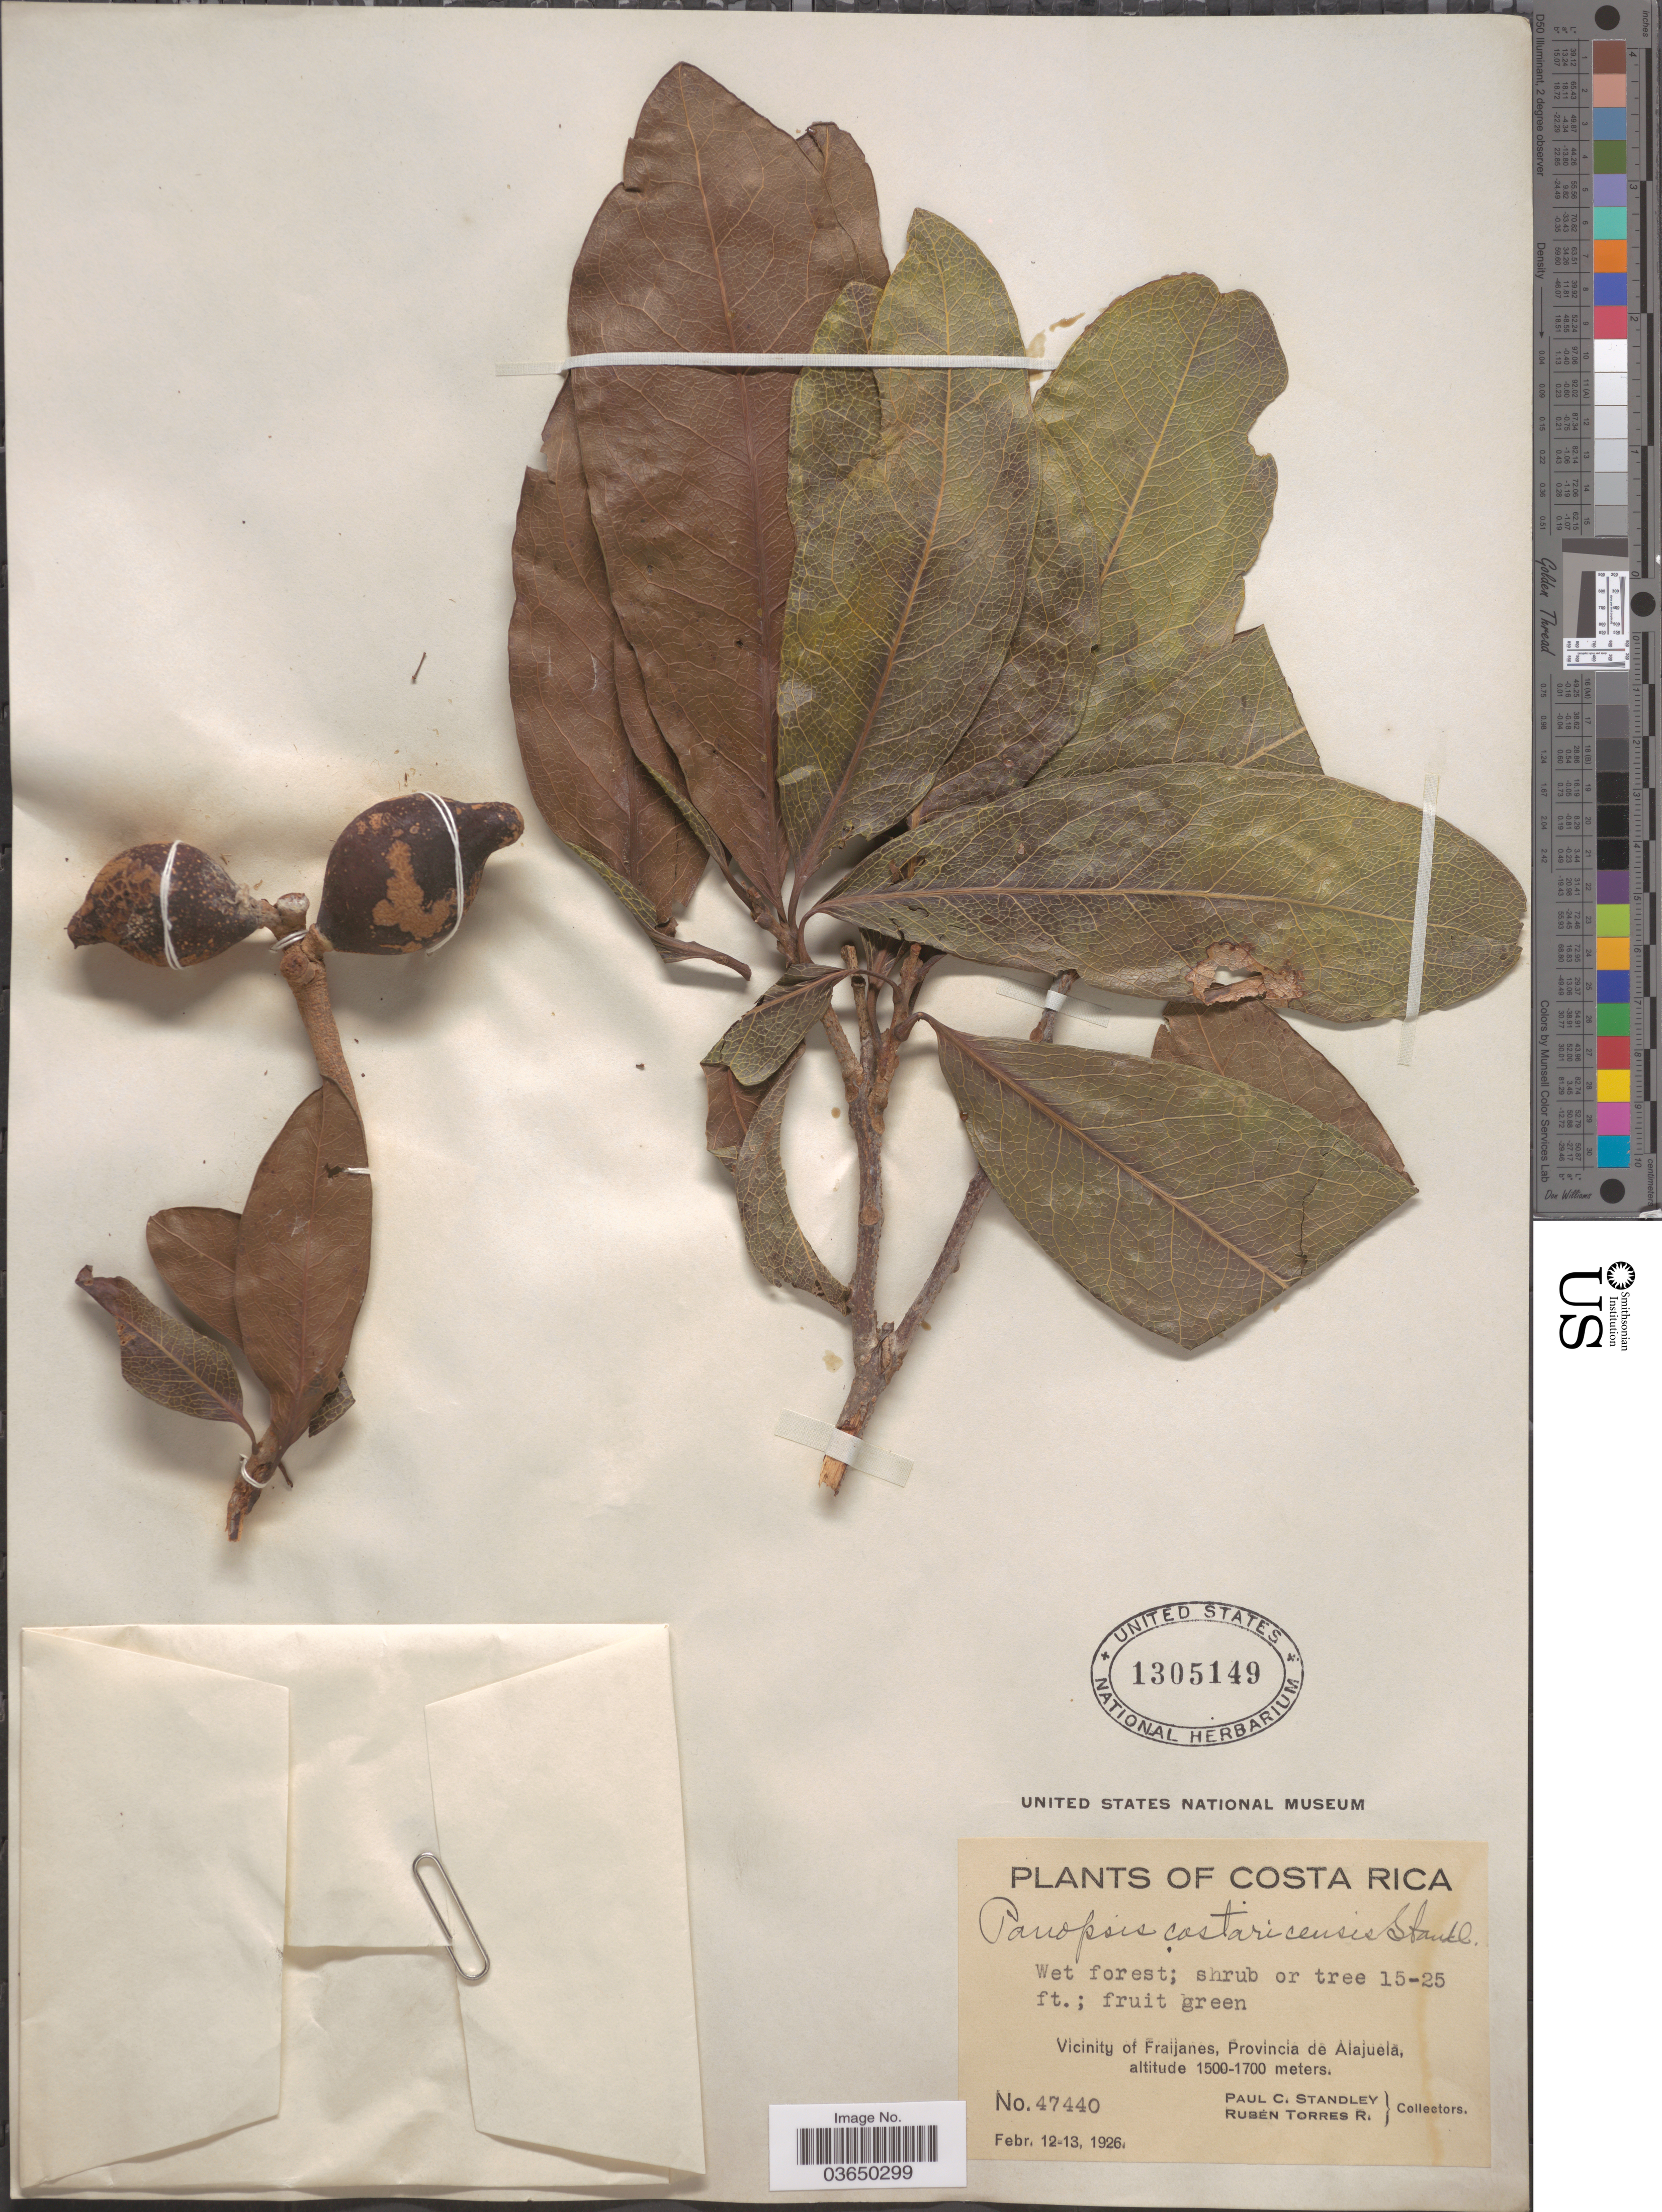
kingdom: Plantae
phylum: Tracheophyta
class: Magnoliopsida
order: Proteales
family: Proteaceae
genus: Panopsis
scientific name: Panopsis suaveolens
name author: (Klotzsch & H. Karst.) Pittier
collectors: P. C. Standley & R. Torres Rojas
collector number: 47440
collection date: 1926-02-12/1926-02-13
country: Costa Rica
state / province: Alajuela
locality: Vicinity of Fraijanes.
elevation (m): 1500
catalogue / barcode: US 1305149